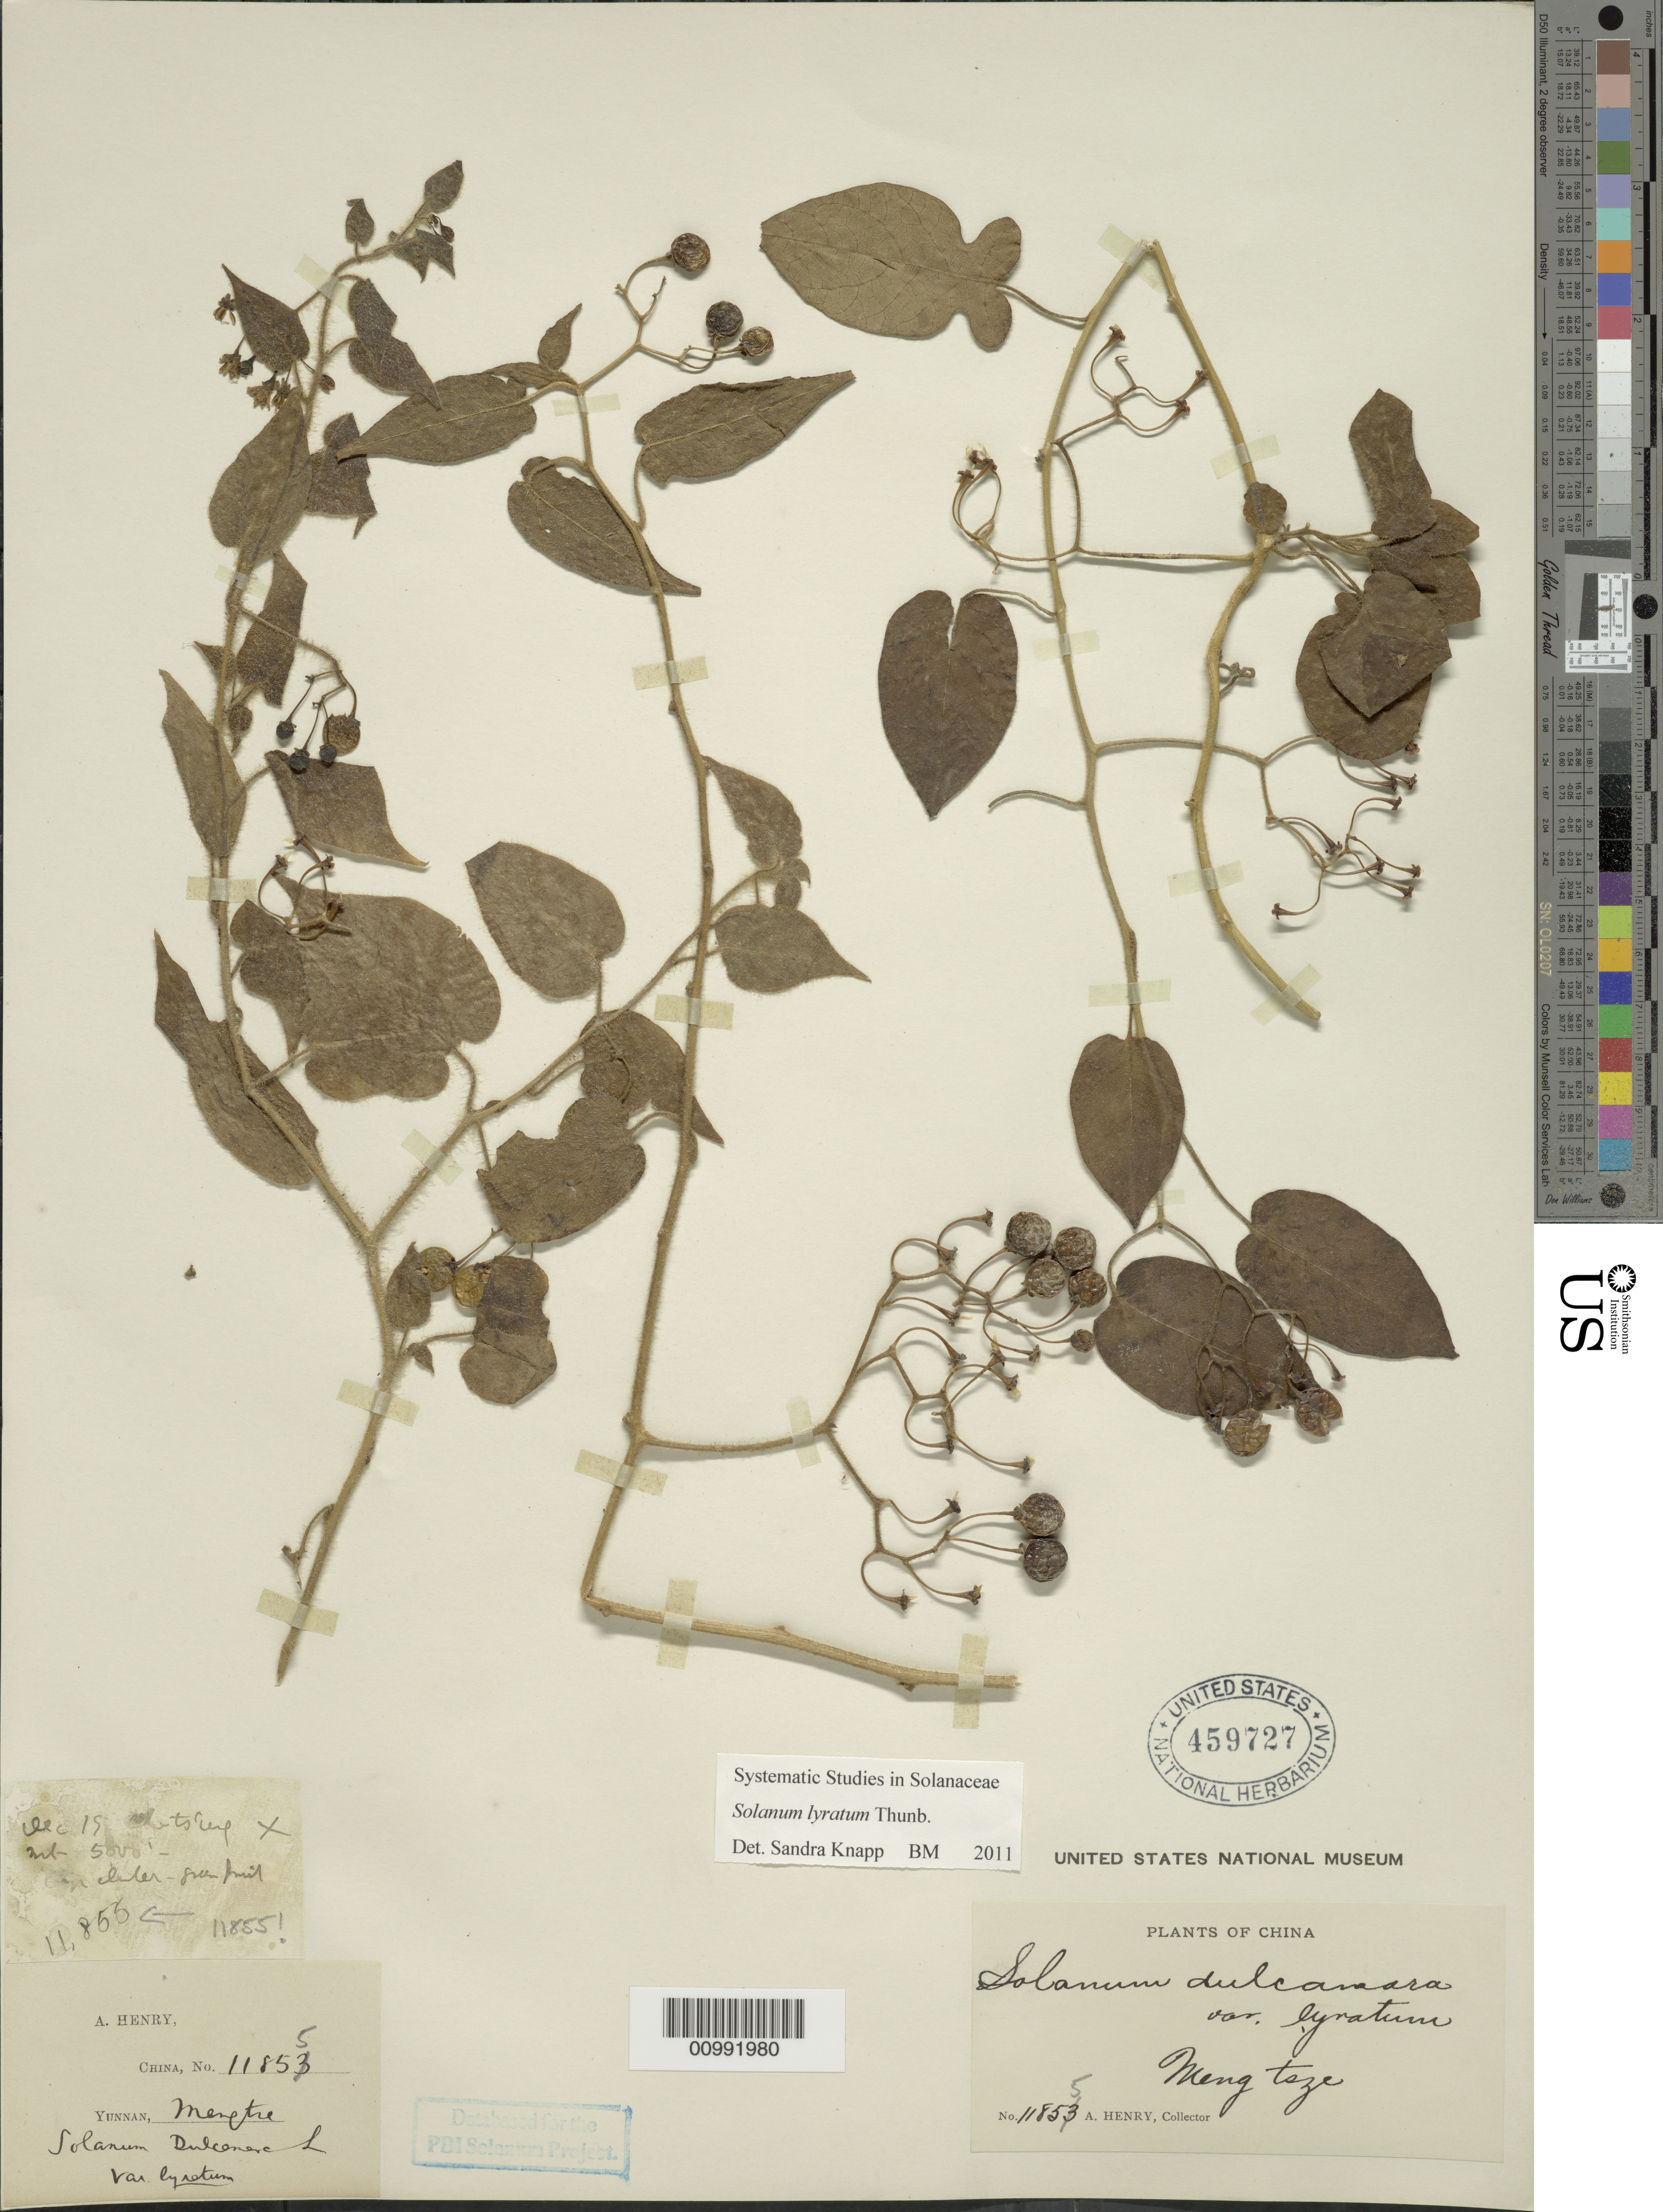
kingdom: Plantae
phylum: Tracheophyta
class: Magnoliopsida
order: Solanales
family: Solanaceae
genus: Solanum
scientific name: Solanum lyratum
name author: Thunb.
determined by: Knapp, S. D.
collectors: A. Henry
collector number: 11855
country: China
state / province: Yunnan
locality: Mephyr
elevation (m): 1524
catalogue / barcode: US 459727